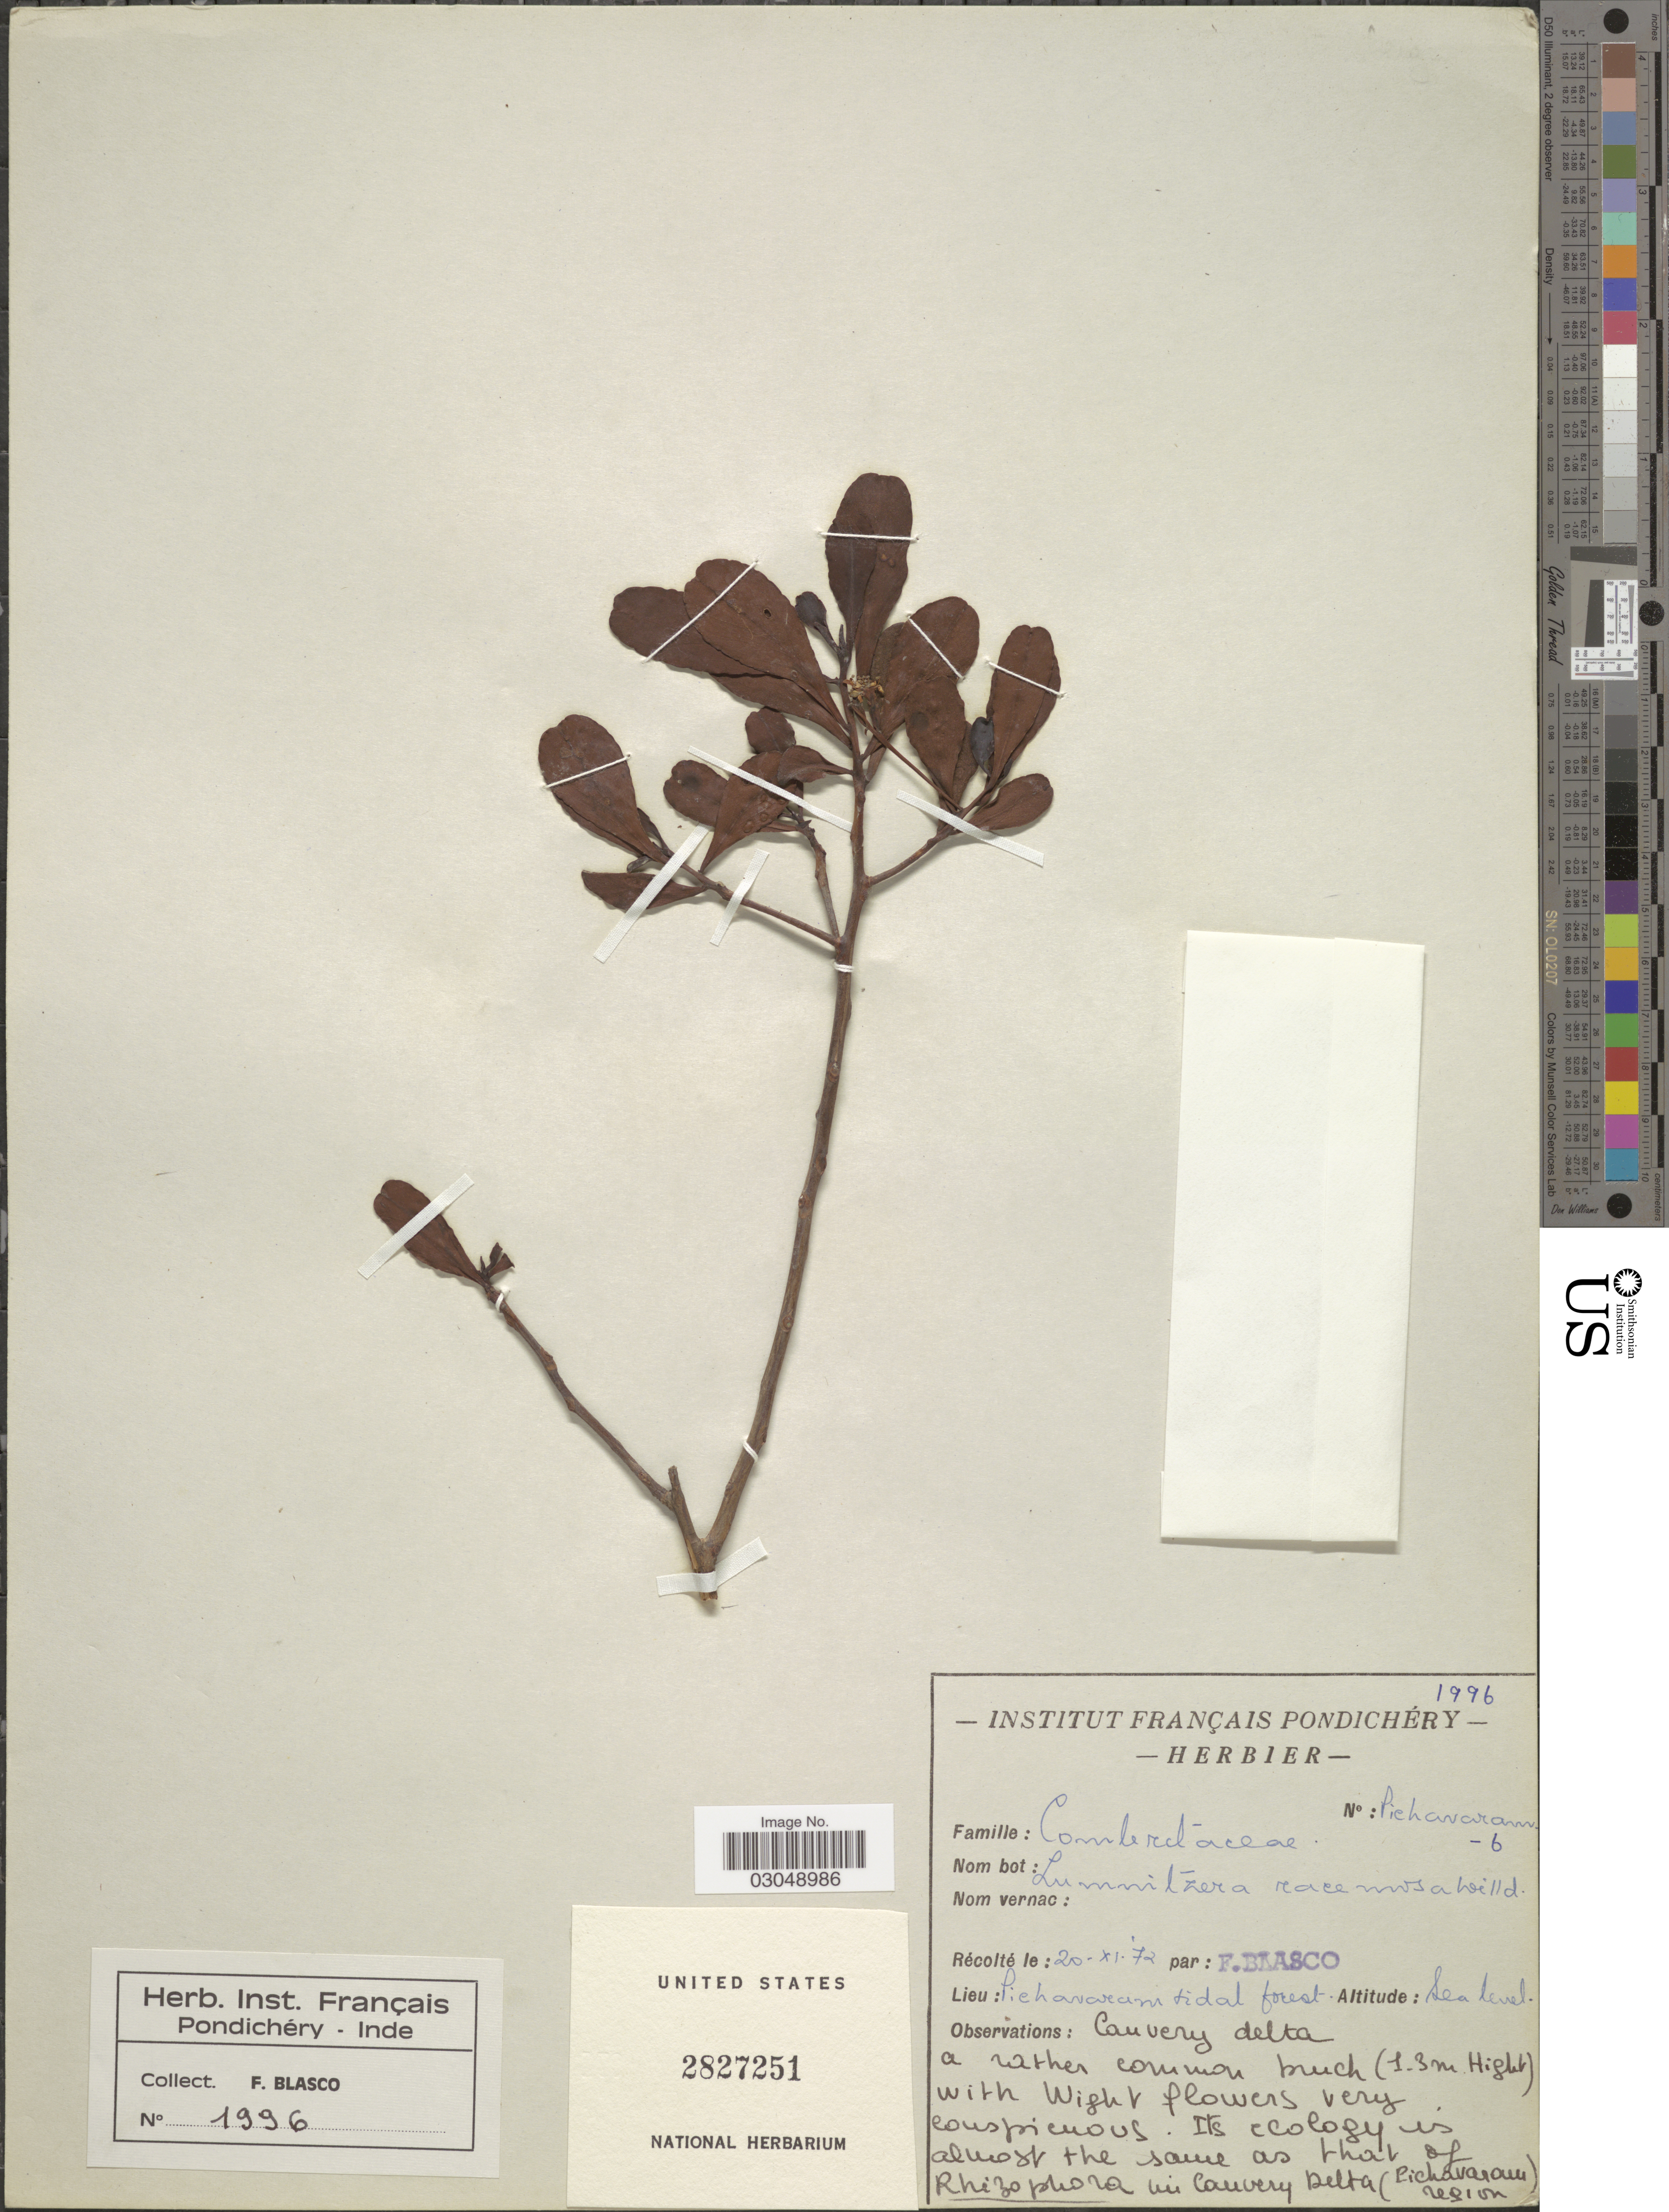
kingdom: Plantae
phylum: Tracheophyta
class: Magnoliopsida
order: Myrtales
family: Combretaceae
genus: Lumnitzera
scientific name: Lumnitzera racemosa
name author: Willd.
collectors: F. Blasco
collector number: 1996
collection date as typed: Transcribed d/m/y: 20/11/72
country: India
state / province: Tamil Nadu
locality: Pichavaram tidal forest.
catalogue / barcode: US 2827251